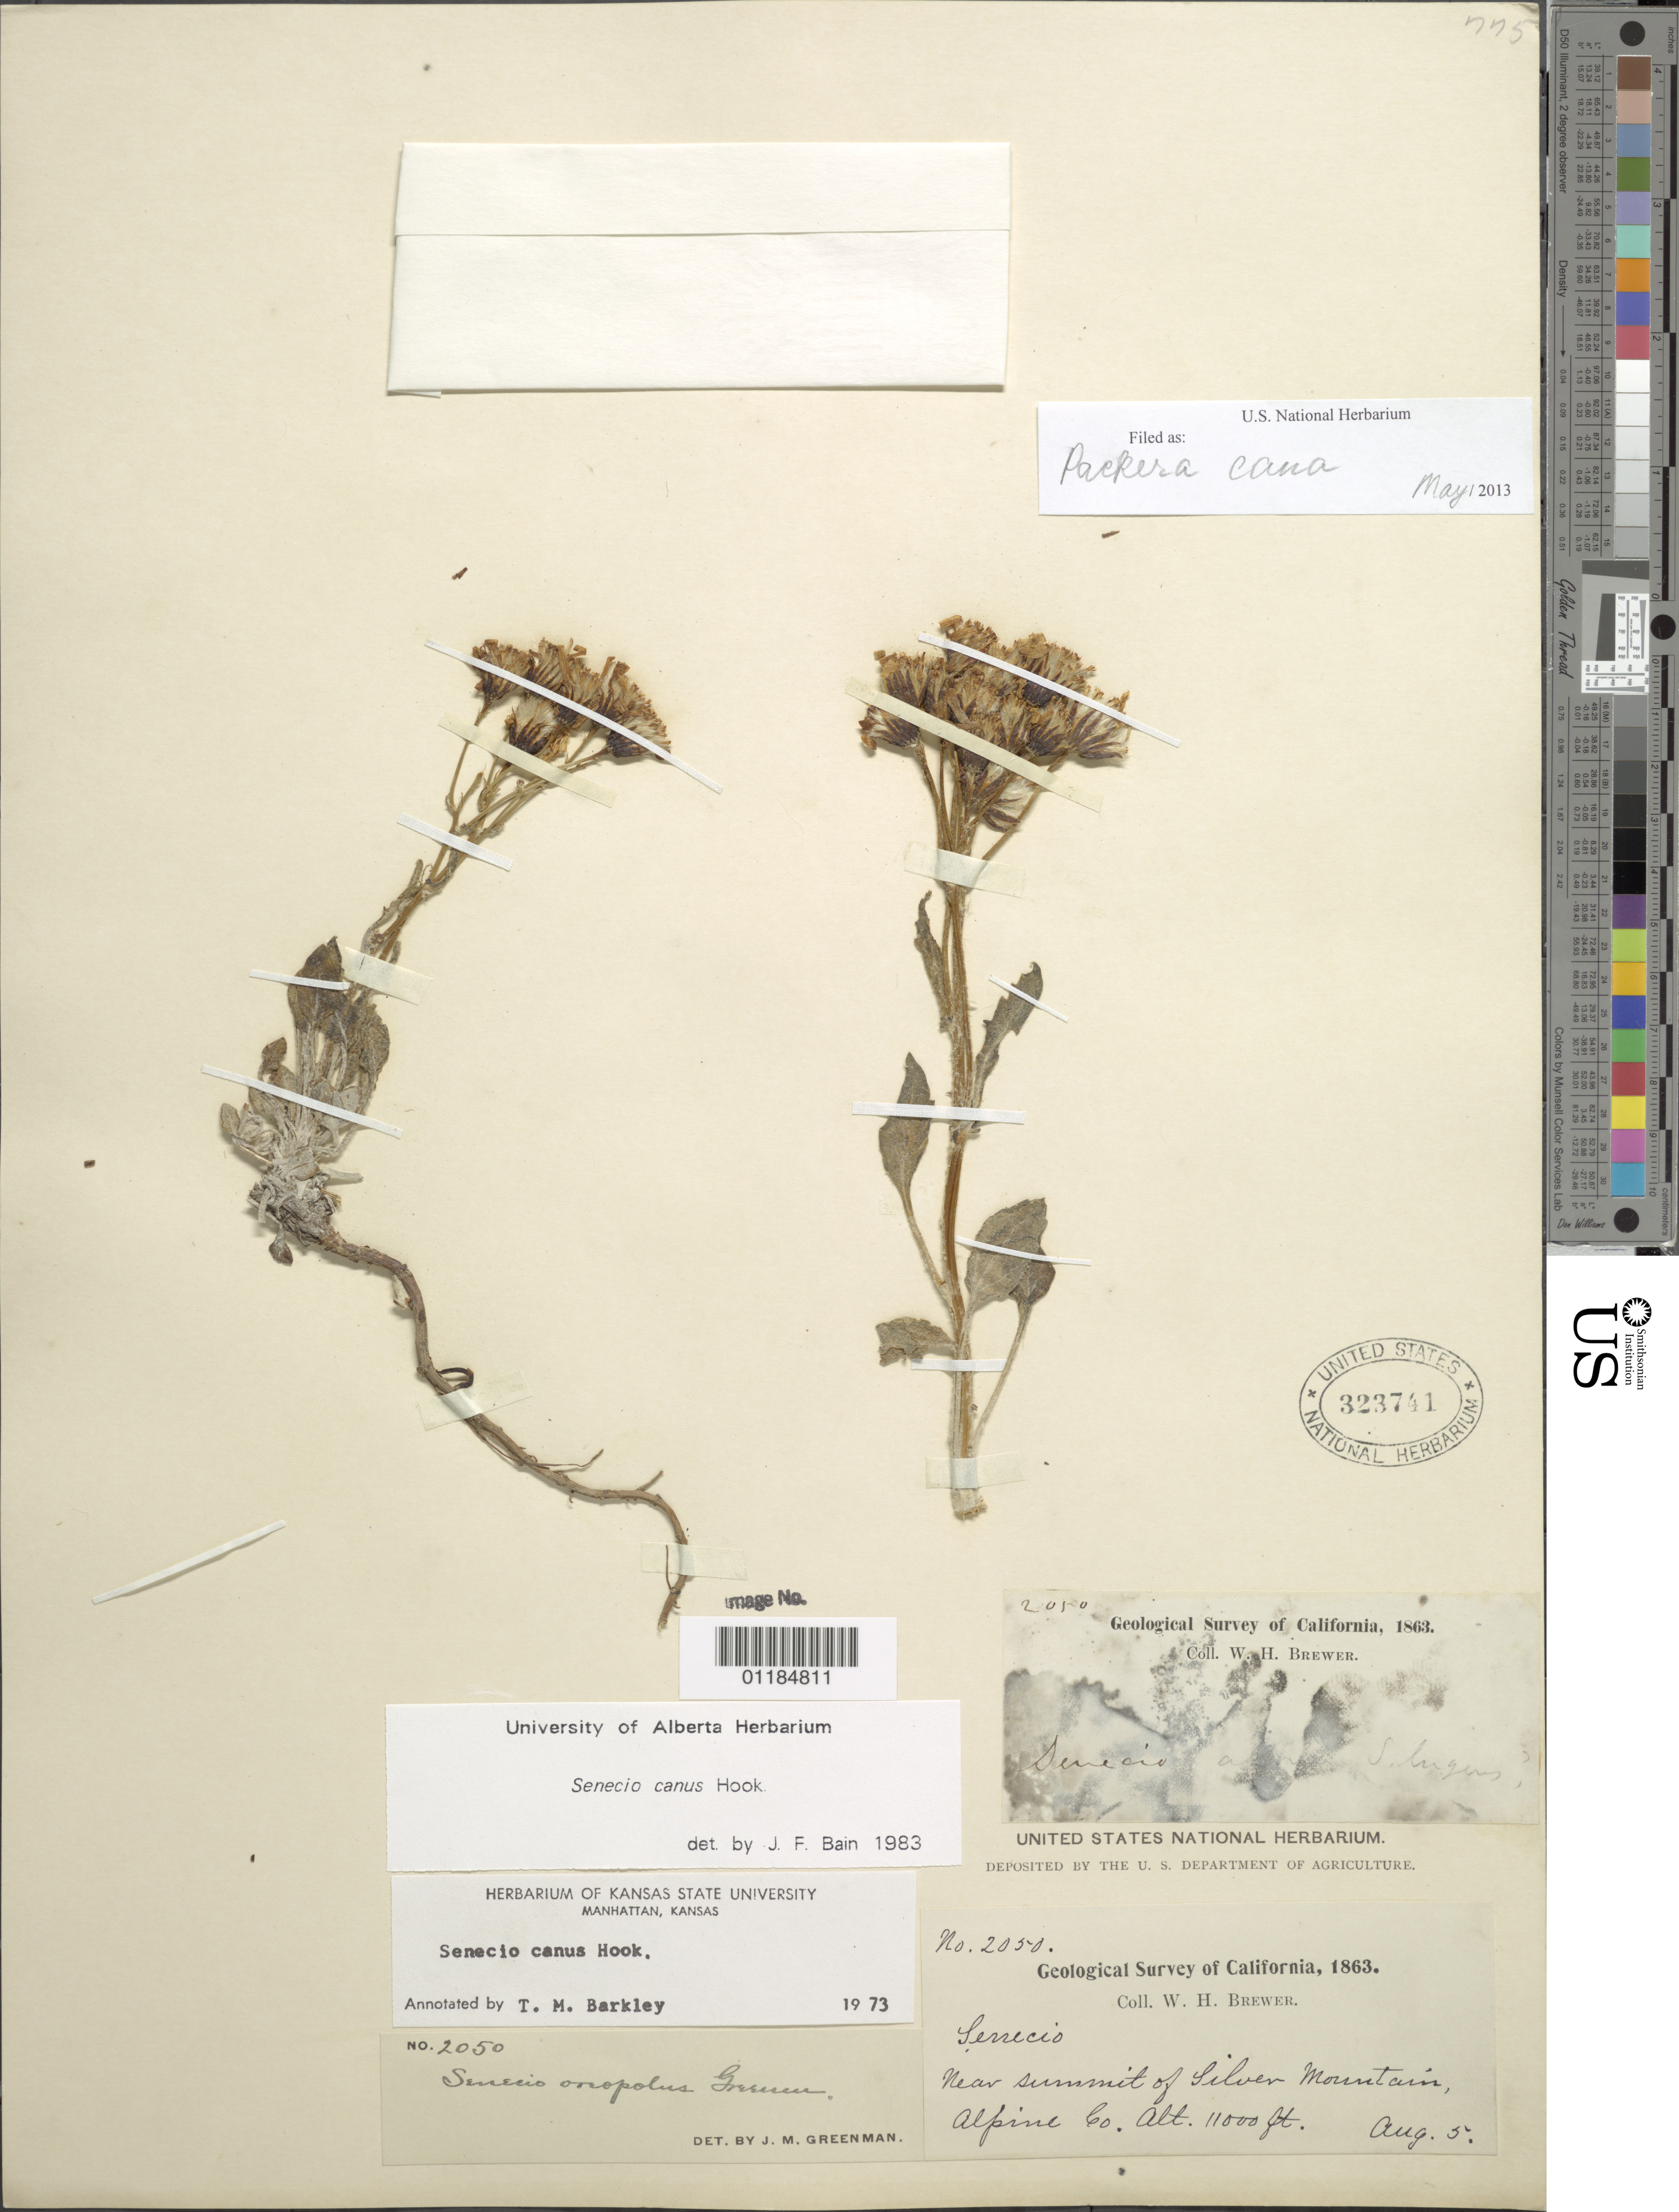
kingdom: Plantae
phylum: Tracheophyta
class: Magnoliopsida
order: Asterales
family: Asteraceae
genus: Packera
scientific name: Packera cana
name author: (Hook.) W.A. Weber & Á. Löve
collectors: W. H. Brewer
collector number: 2050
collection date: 1863-08-05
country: United States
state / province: California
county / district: Alpine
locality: Silver Mountain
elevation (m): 3048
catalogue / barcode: US 323741